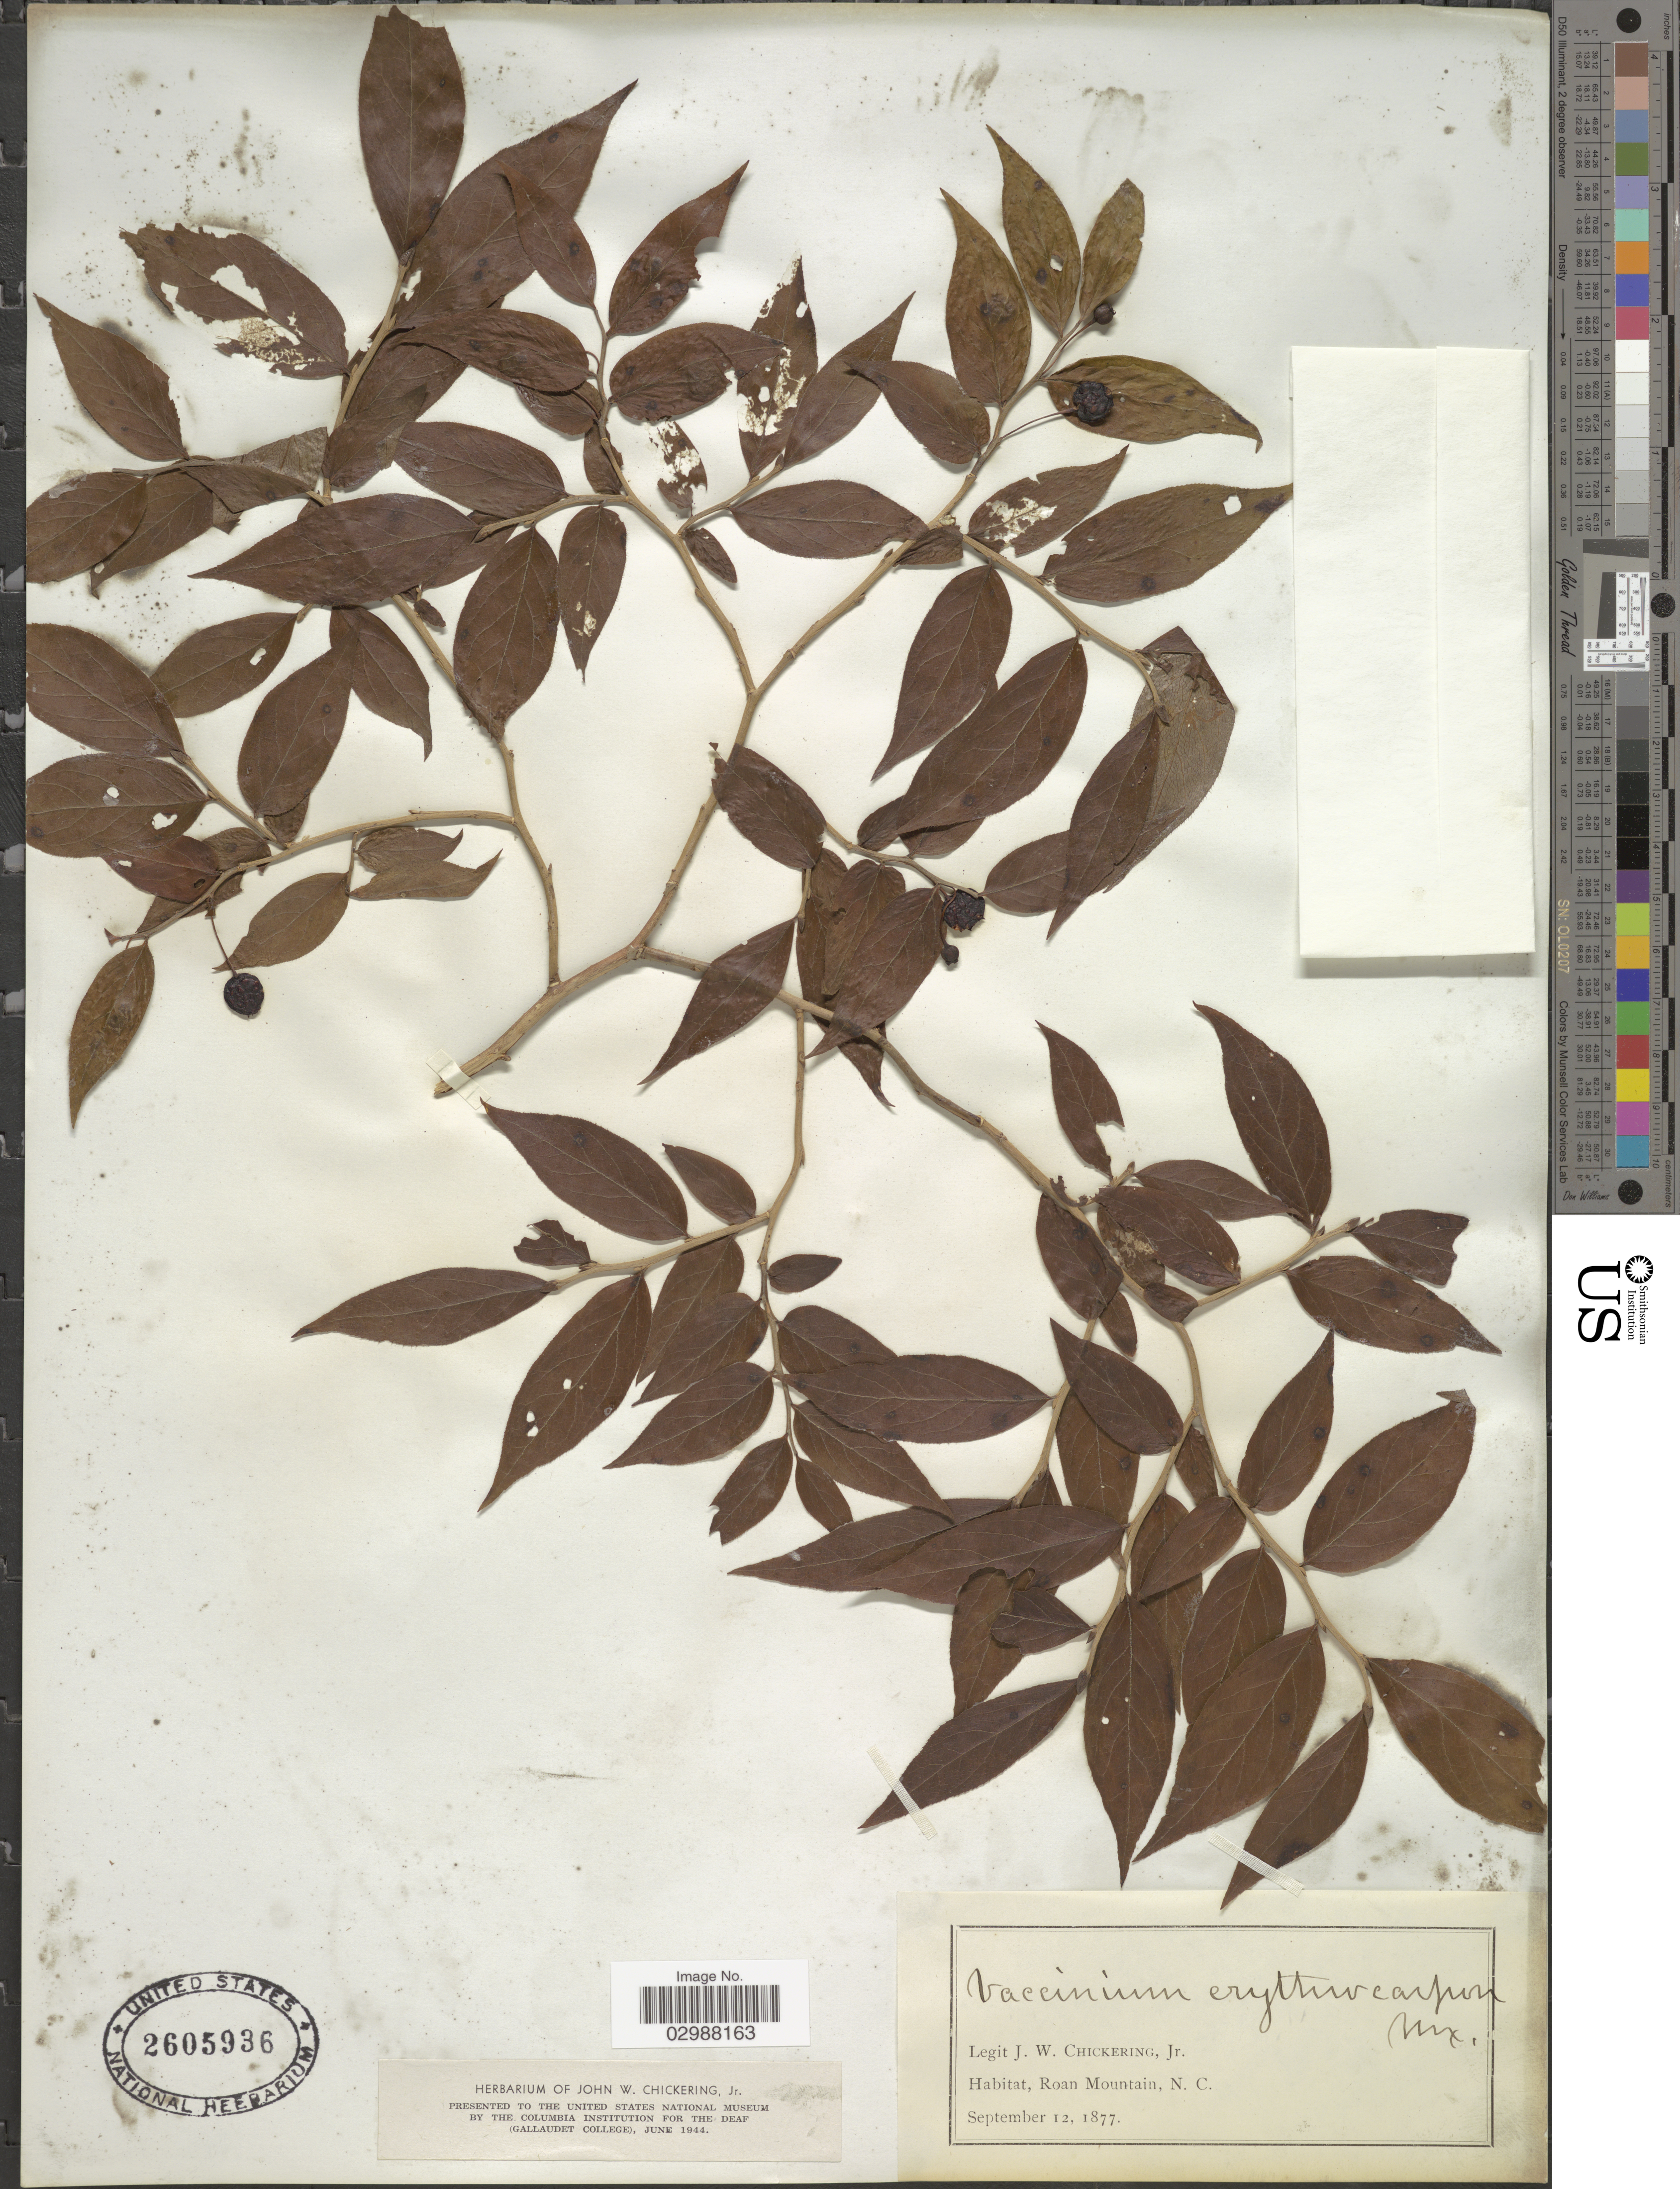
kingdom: Plantae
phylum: Tracheophyta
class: Magnoliopsida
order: Ericales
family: Ericaceae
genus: Vaccinium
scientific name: Vaccinium erythrocarpum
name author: Michx.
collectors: J. W. Chickering Jr.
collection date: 1877-09-12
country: United States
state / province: North Carolina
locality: Roan Mountain.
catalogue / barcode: US 2605936